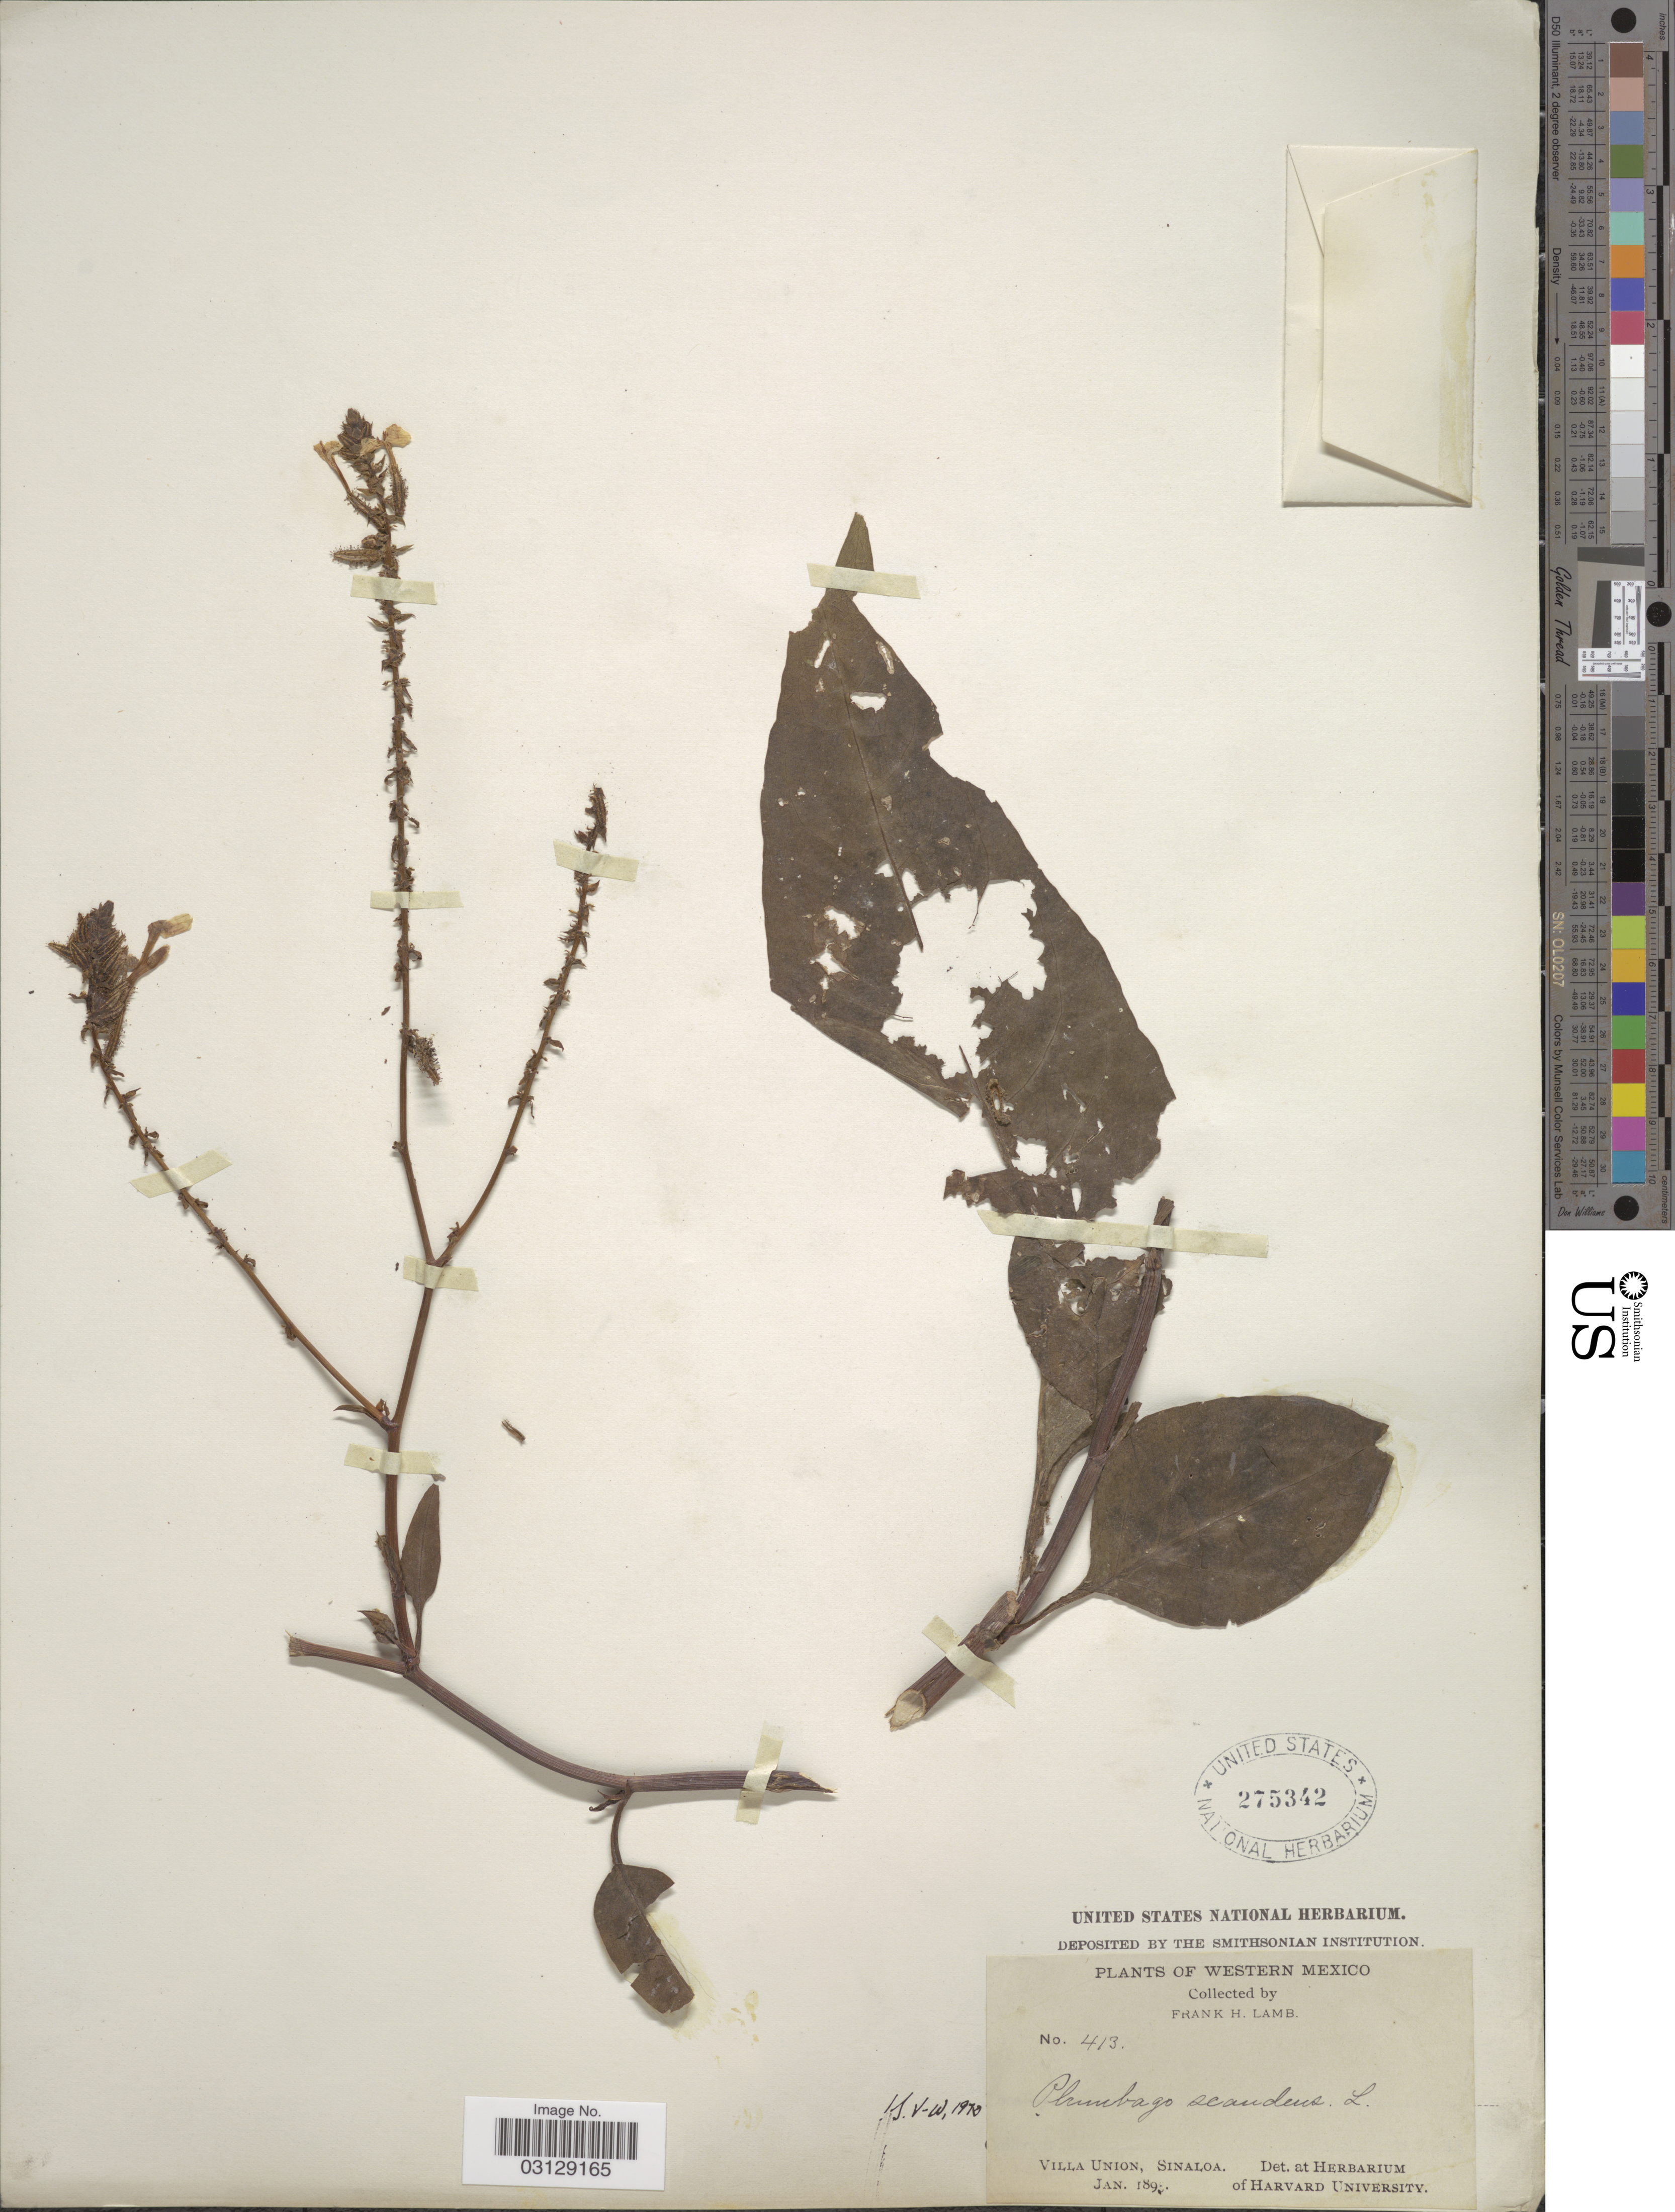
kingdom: Plantae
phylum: Tracheophyta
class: Magnoliopsida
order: Caryophyllales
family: Plumbaginaceae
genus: Plumbago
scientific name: Plumbago scandens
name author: L.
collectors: F. H. Lamb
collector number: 413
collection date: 1895-01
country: Mexico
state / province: Sinaloa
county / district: Mazatlán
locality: Villa Unión.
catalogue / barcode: US 275342